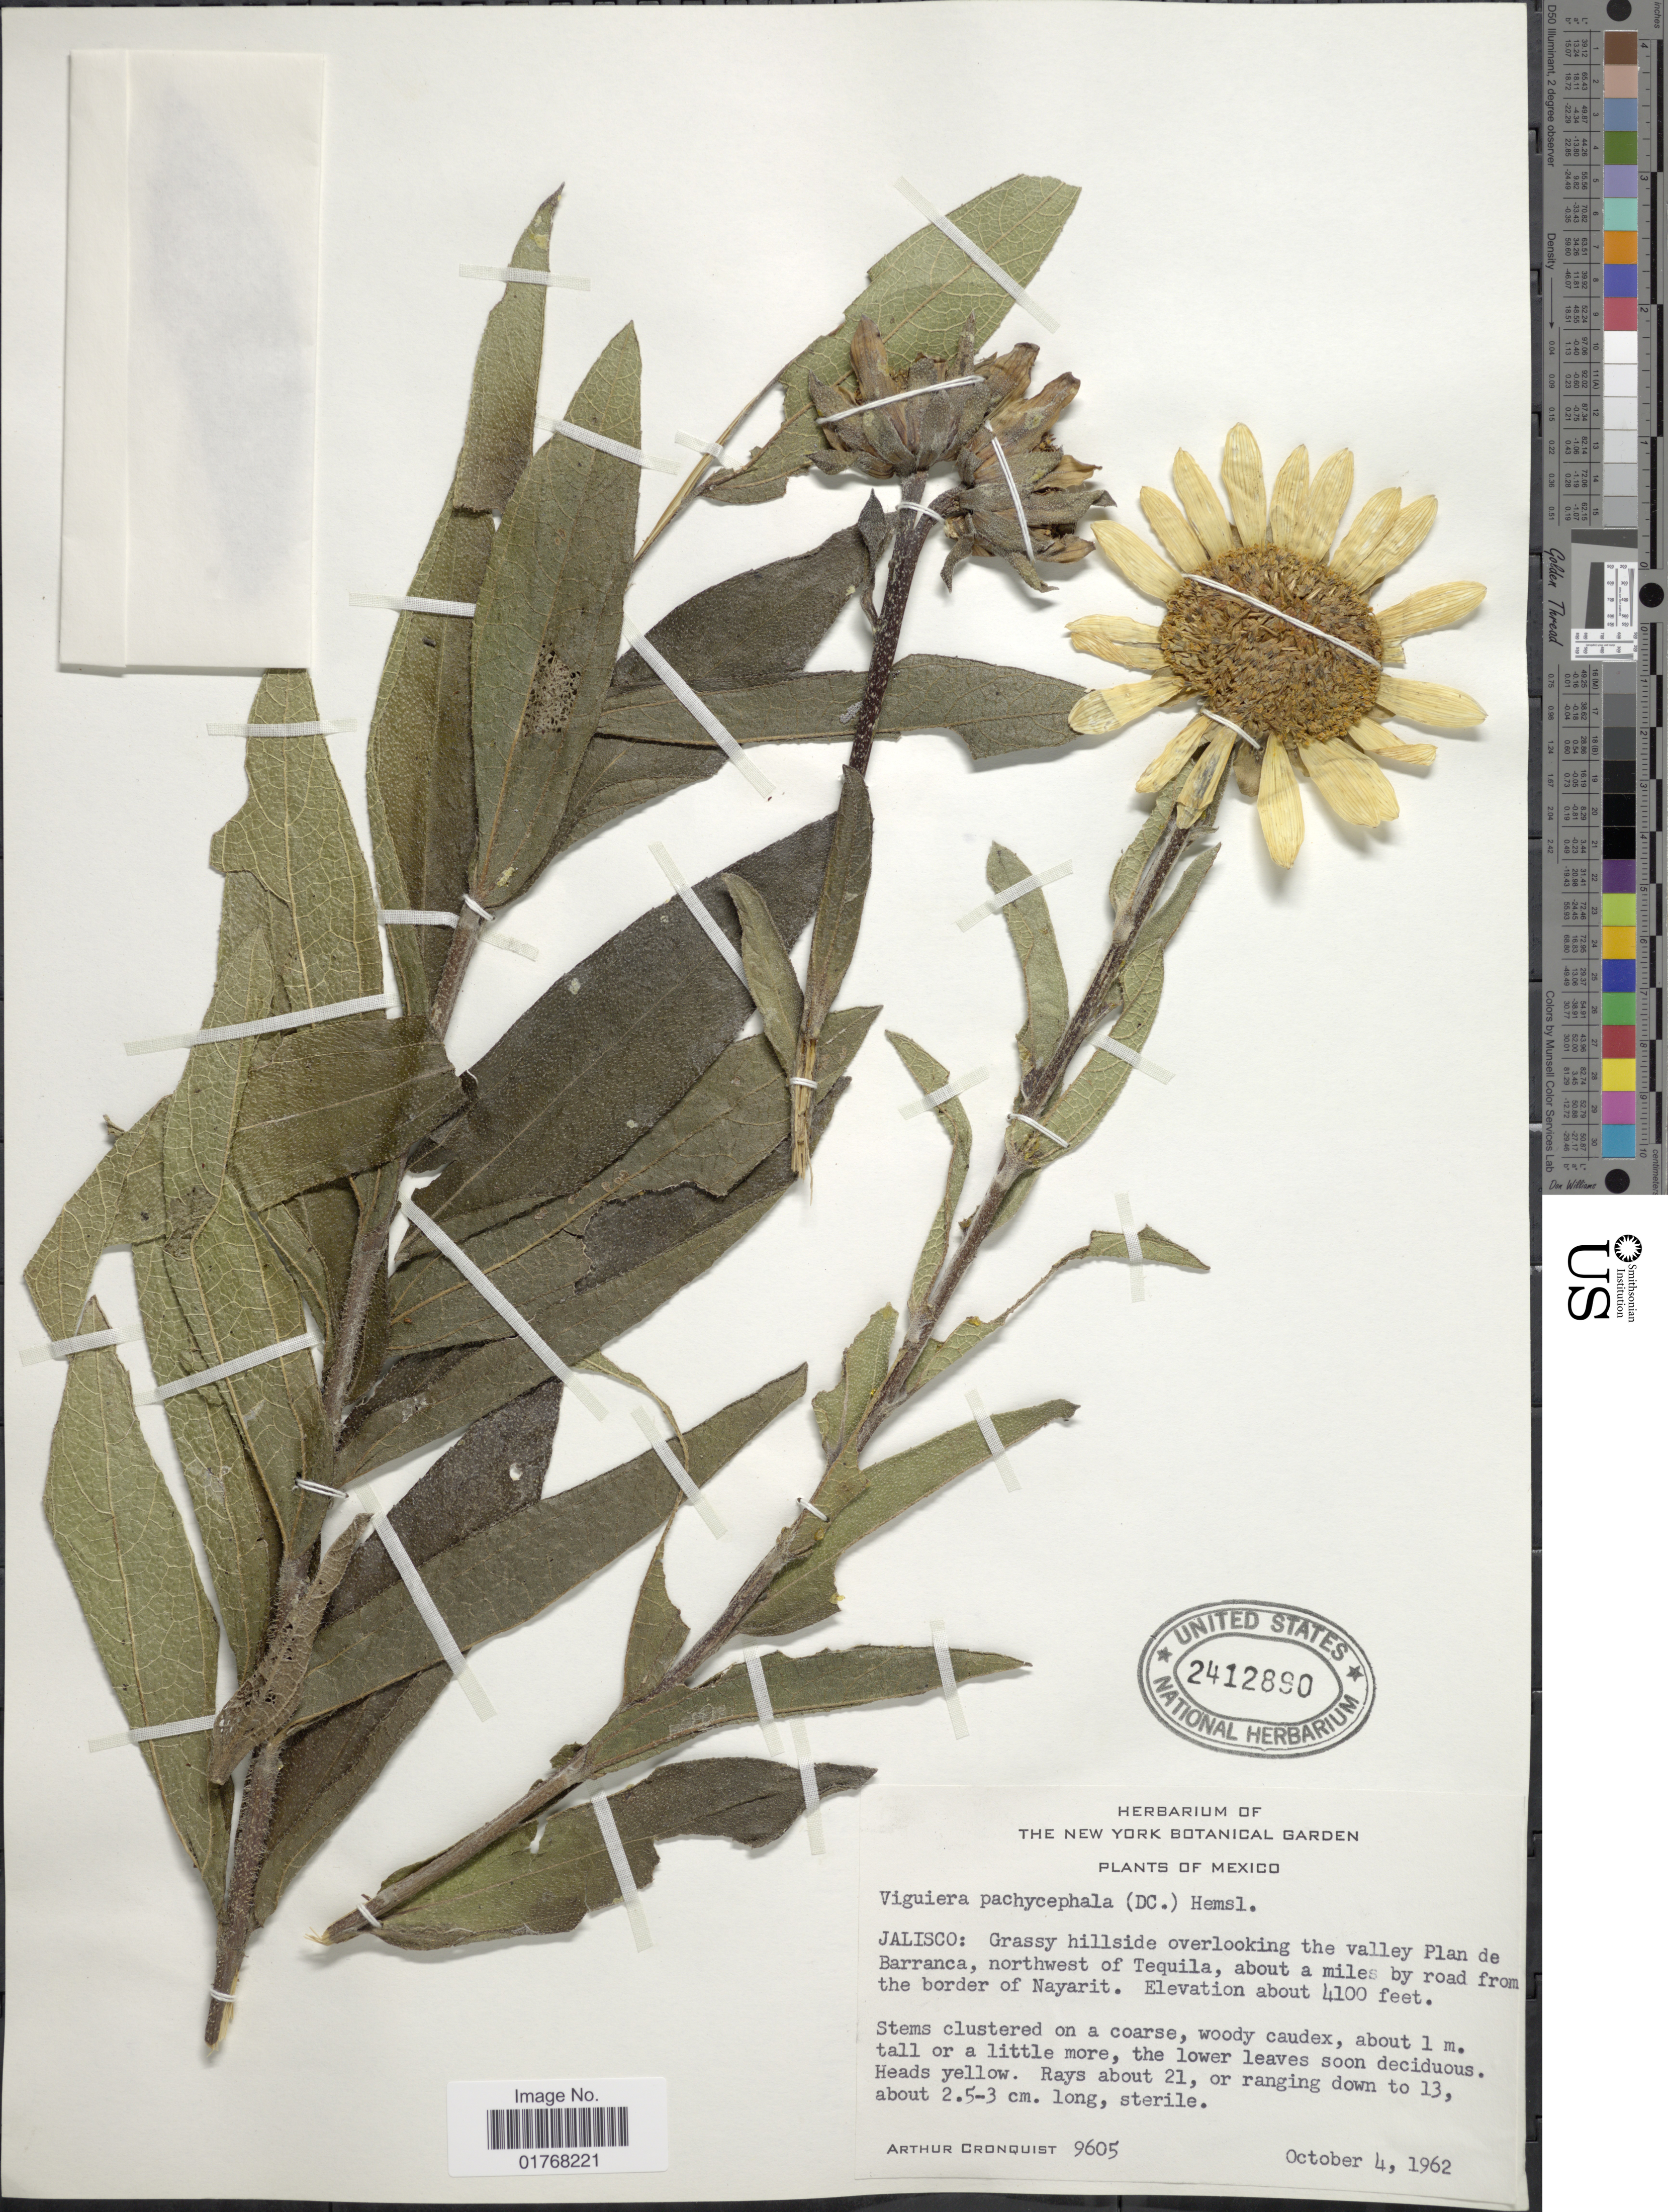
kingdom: Plantae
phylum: Tracheophyta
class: Magnoliopsida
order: Asterales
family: Asteraceae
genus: Viguiera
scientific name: Viguiera pachycephala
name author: (DC.) Hemsl.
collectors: A. J. Cronquist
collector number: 9605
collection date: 1962-10-04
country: Mexico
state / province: Jalisco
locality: Grassy hillside overlooking the valley Plan de Barranca, northwest of Tequila, about a miles by road from the border of Nayarit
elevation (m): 1250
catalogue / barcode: US 2412890